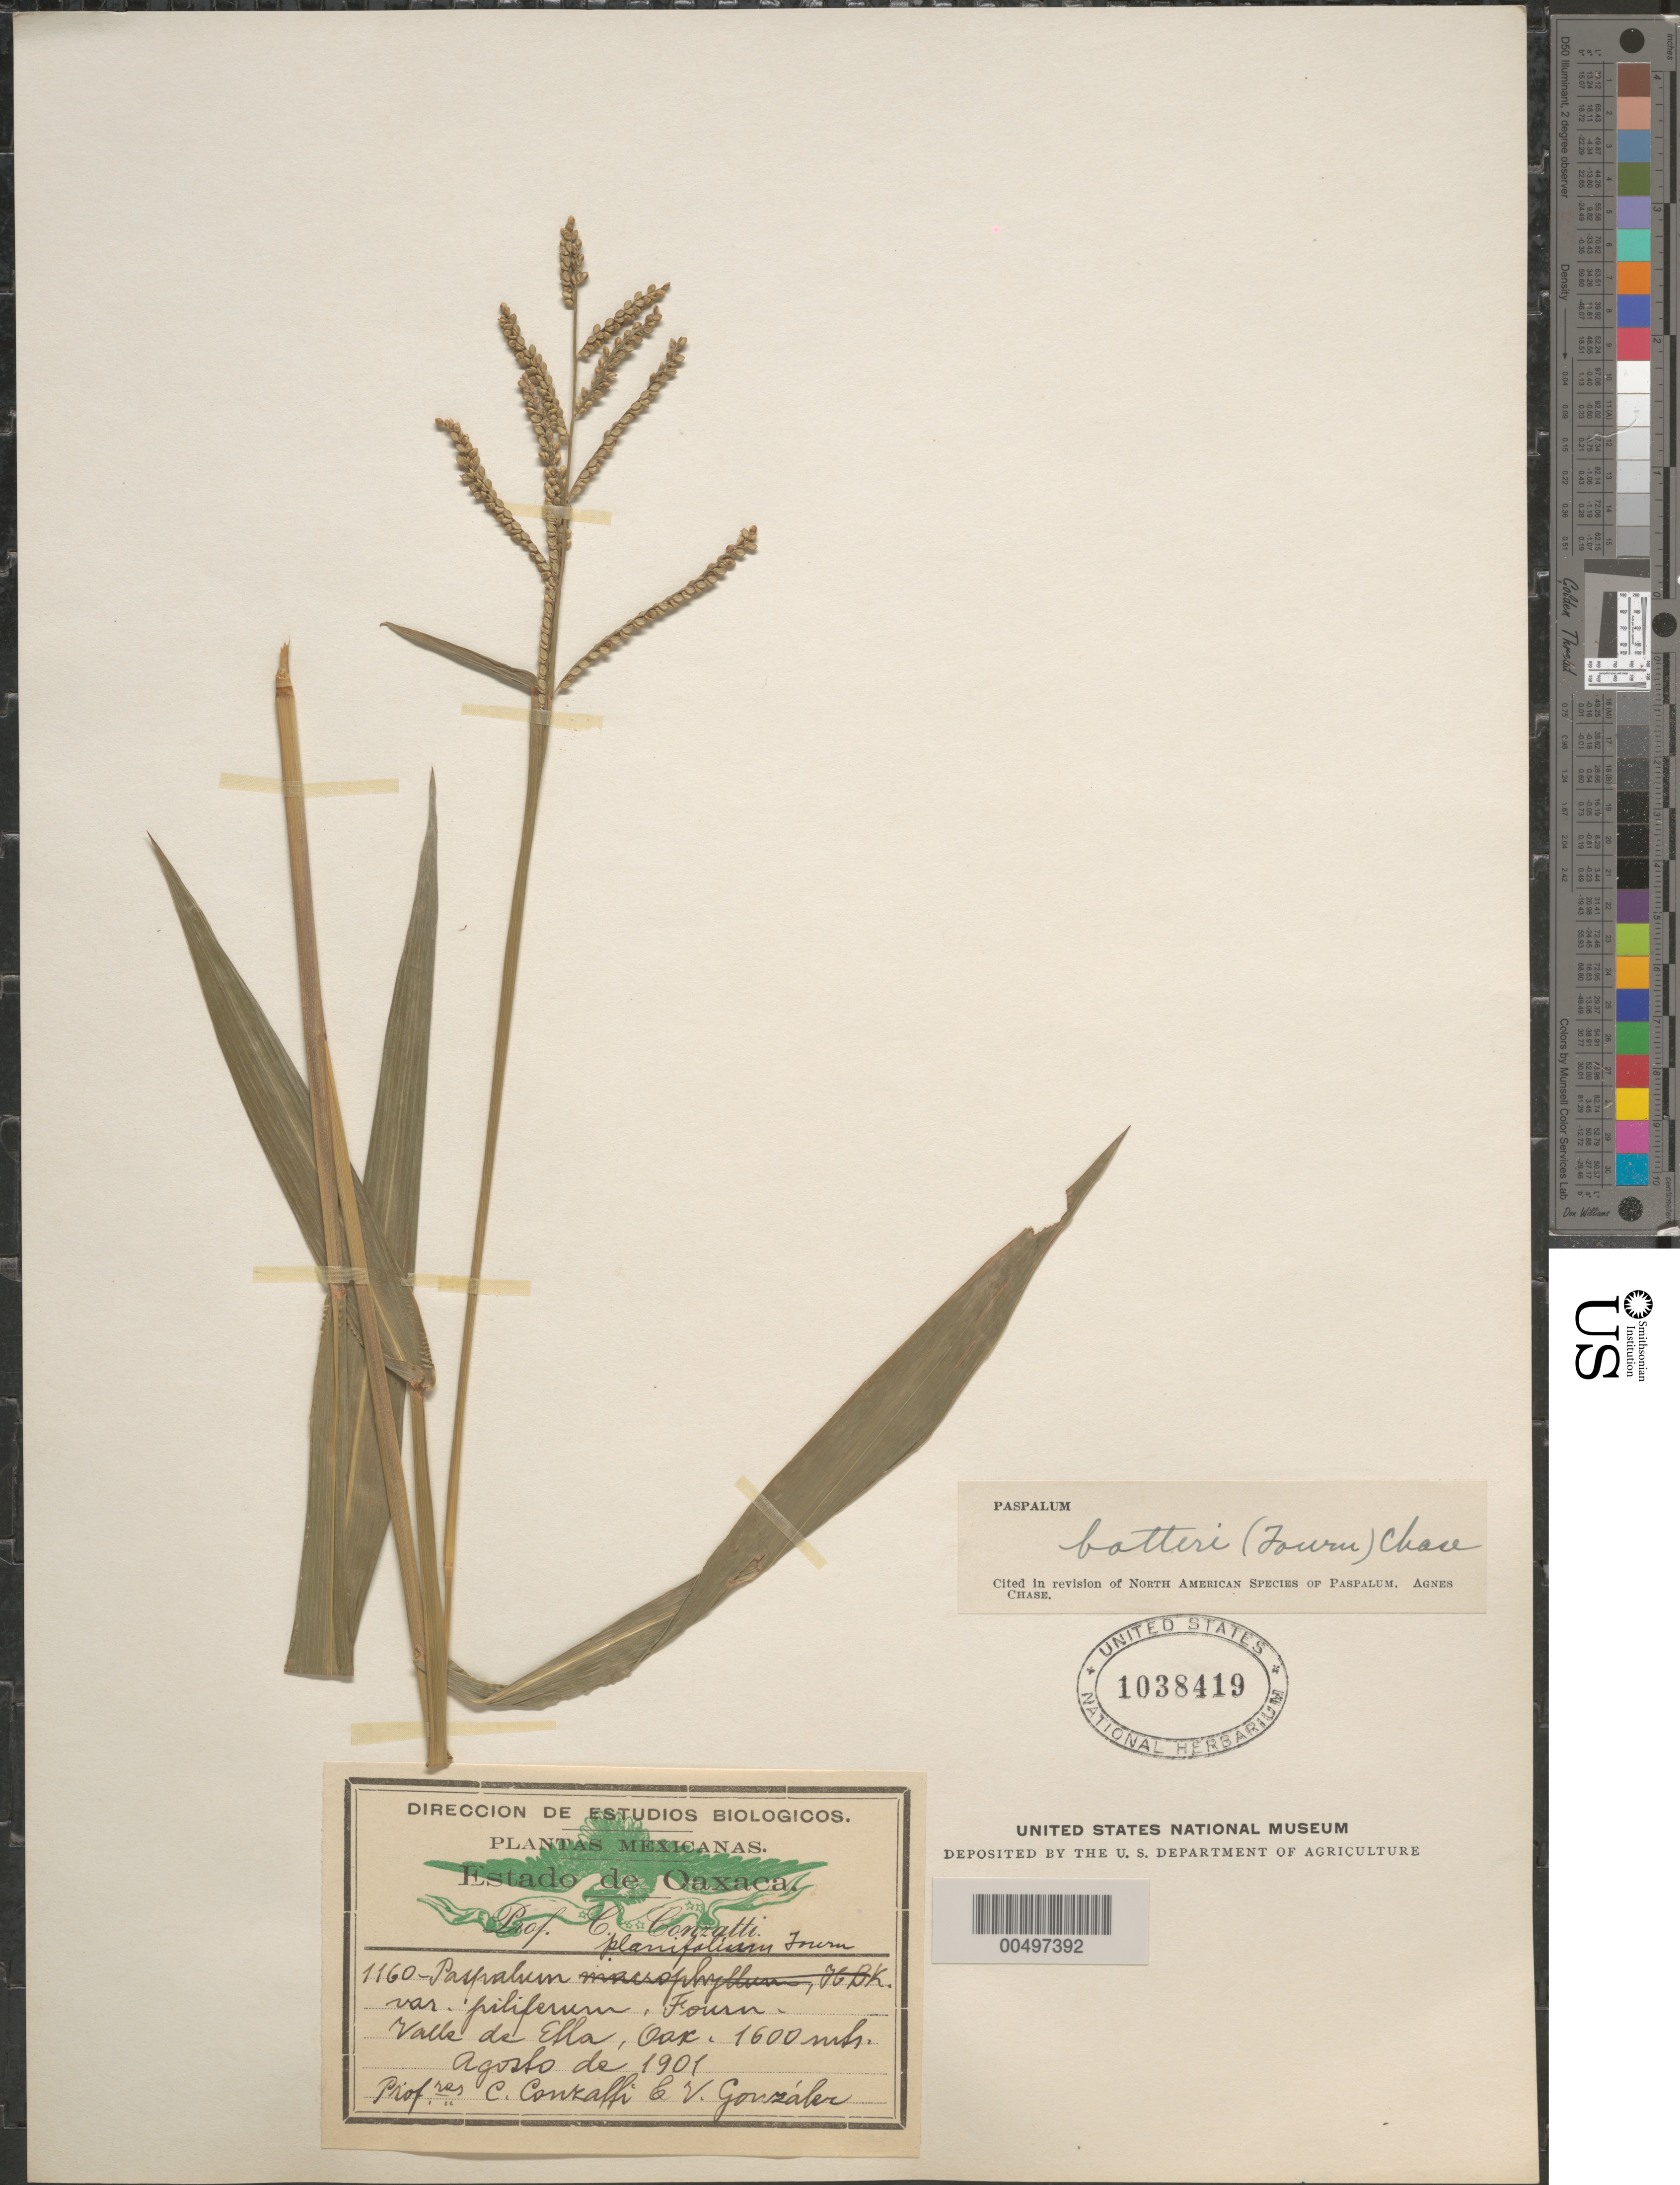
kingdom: Plantae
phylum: Tracheophyta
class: Liliopsida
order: Poales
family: Poaceae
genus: Paspalum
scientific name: Paspalum botteri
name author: (E. Fourn.) Chase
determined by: Chase, [M.] Agnes, (US)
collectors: C. Conzatti & V. Gonzalez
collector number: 1160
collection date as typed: Aug 1901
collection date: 1901-08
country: Mexico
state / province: Oaxaca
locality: Valle de Ella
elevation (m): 1600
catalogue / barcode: US 1038419